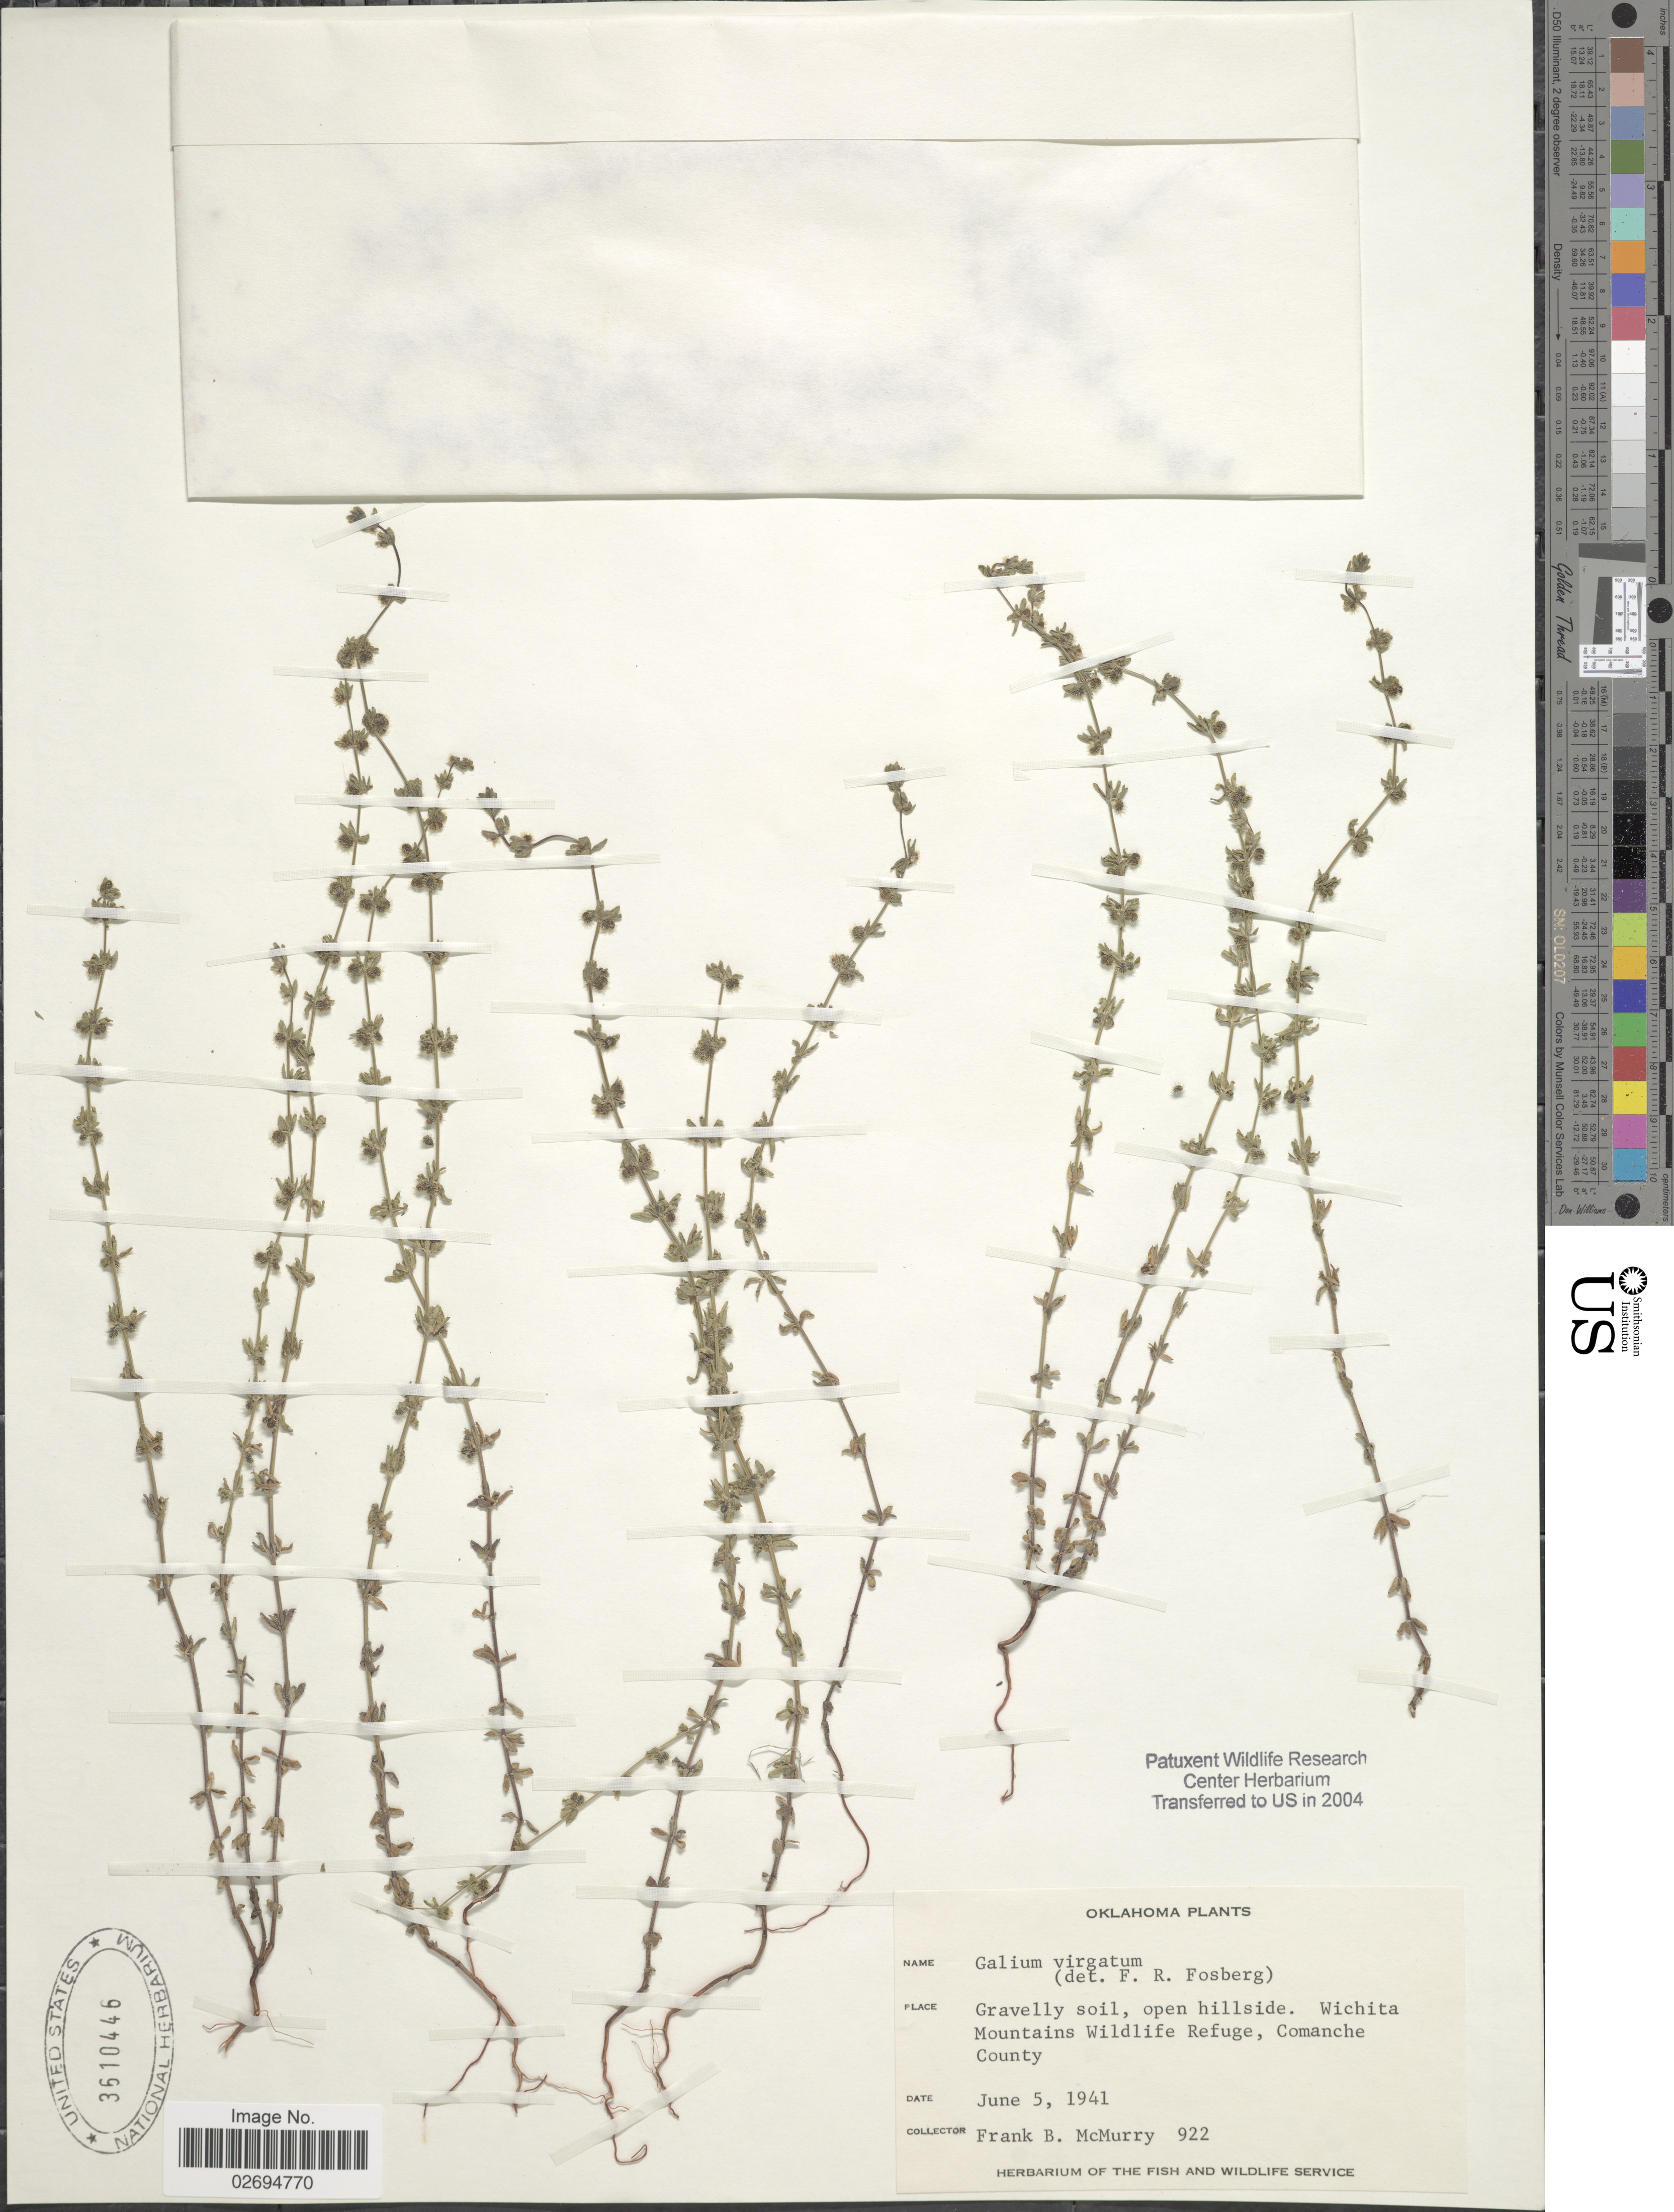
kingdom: Plantae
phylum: Tracheophyta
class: Magnoliopsida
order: Gentianales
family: Rubiaceae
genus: Galium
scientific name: Galium virgatum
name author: Nutt.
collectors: F. B. McMurry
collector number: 922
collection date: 1941-06-05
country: United States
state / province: Oklahoma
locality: Gravelly soil, open hillside. Wichita Mountains Wildlife Refuge, Comanche County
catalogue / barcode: US 3610446